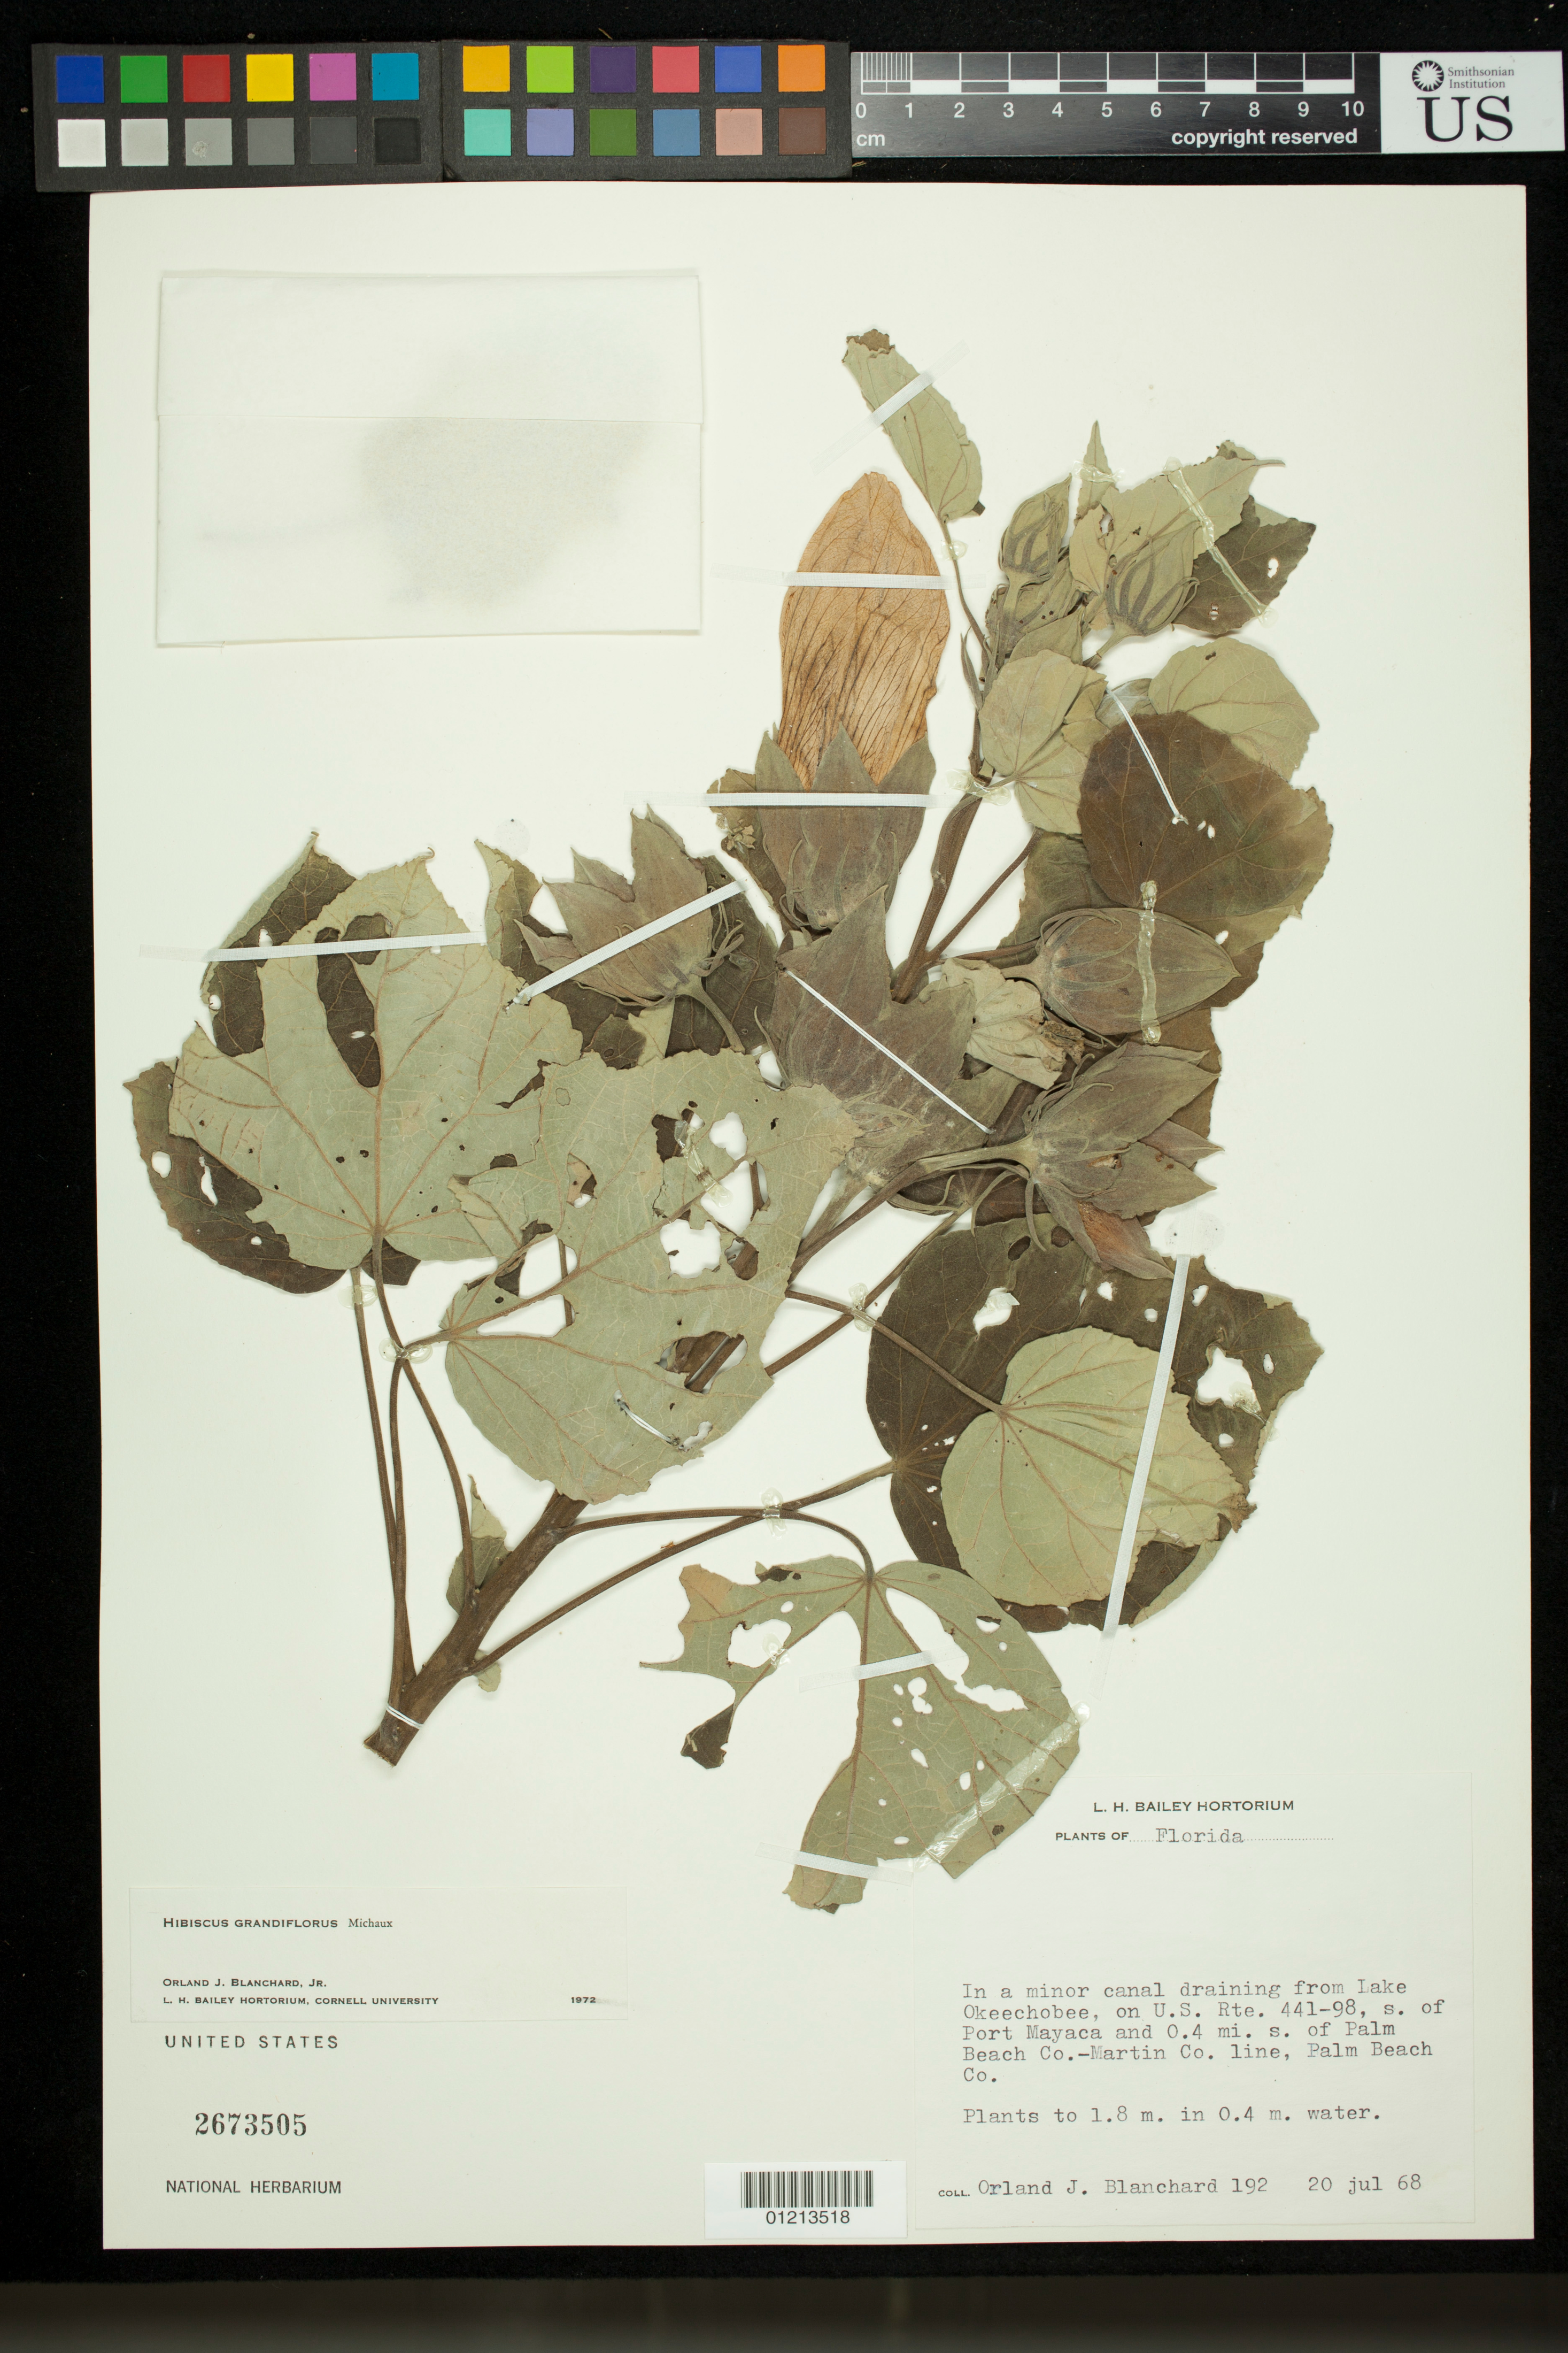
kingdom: Plantae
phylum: Tracheophyta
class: Magnoliopsida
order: Malvales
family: Malvaceae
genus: Hibiscus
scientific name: Hibiscus grandiflorus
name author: Michx.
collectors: O. J. Blanchard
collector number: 192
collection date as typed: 20 Jul 1968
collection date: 1968-07-20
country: United States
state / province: Florida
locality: In a minor canal draining from Lake Okeechobee, on U.S. Rte. 441-98, s. of Port Mayaca and 0.4 mi. s. of Palm Beach Co.-Martin Co. line, Palm Beach Co.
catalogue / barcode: US 2673505